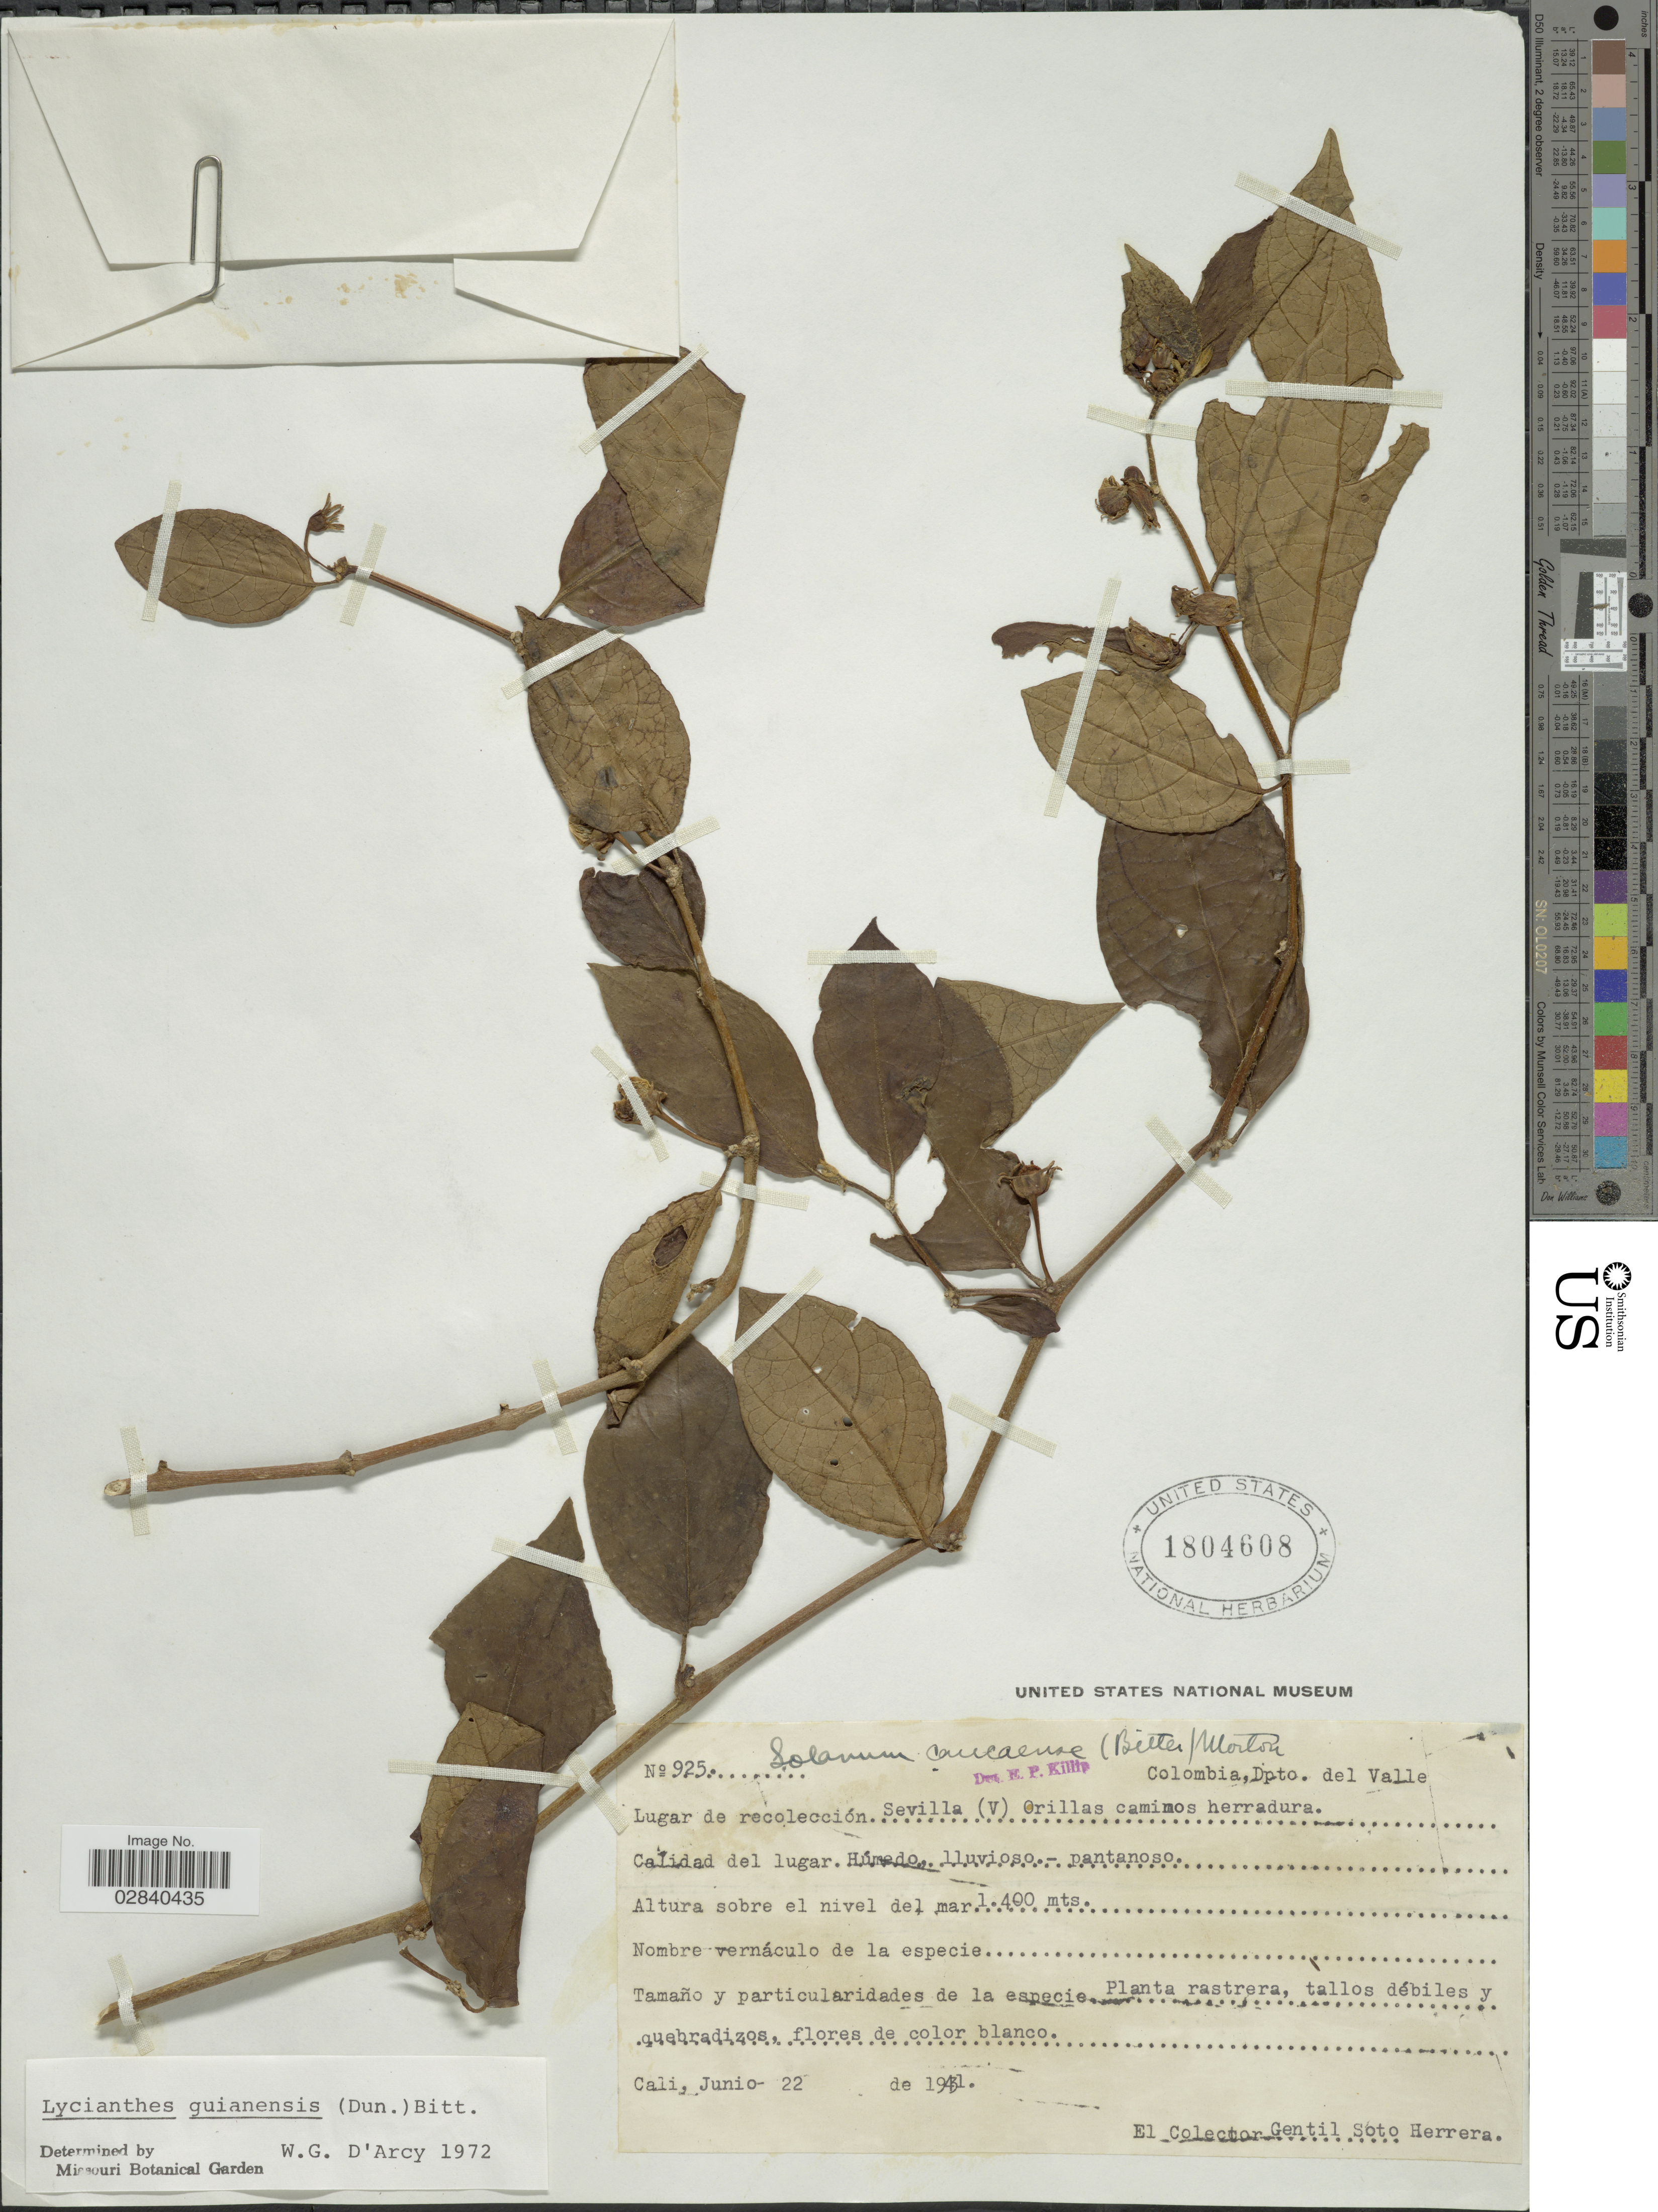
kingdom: Plantae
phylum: Tracheophyta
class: Magnoliopsida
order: Solanales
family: Solanaceae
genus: Lycianthes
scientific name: Lycianthes pauciflora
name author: (Vahl) Bitter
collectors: G. Soto Herrera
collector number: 925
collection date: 1941-06-22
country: Colombia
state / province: Valle del Cauca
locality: Dpto. del Valle, Sevilla (V) Orillas caminos herradura.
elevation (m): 1400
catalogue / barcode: US 1804608